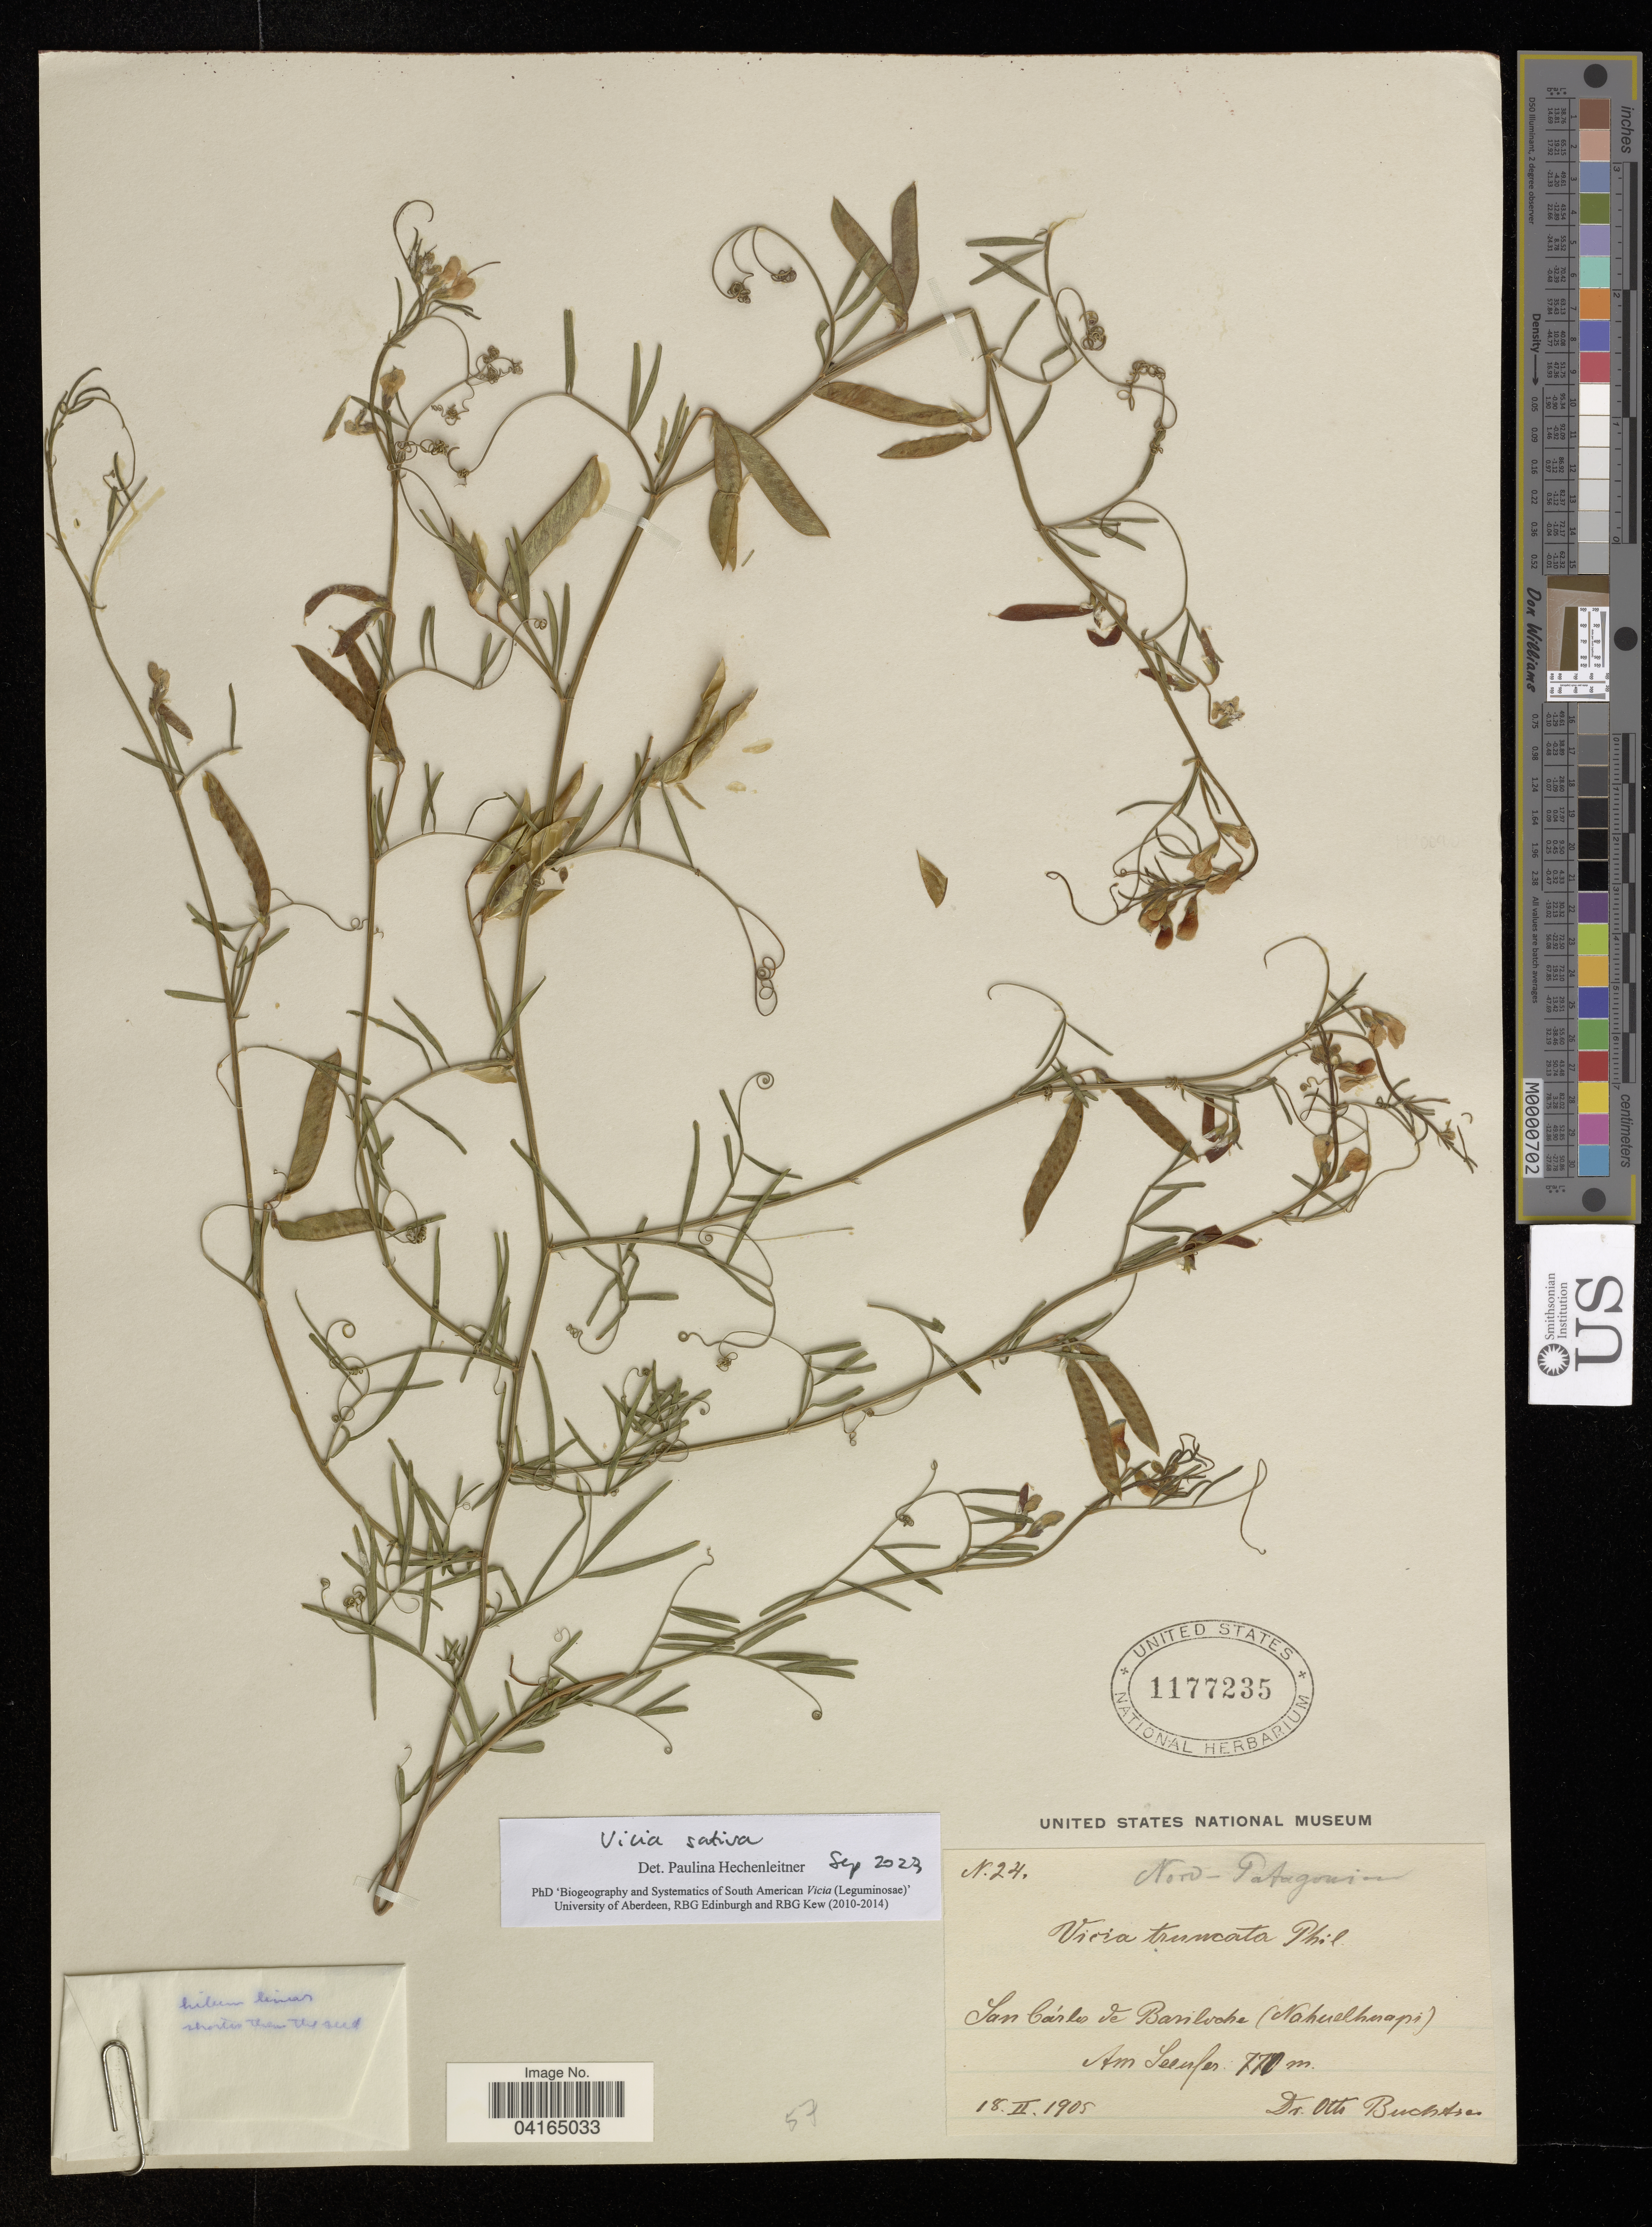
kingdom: Plantae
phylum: Tracheophyta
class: Magnoliopsida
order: Fabales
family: Fabaceae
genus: Vicia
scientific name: Vicia sativa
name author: L.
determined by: Hechenleitner, Paulina, RBG Edinburgh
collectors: O. Buchtien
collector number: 24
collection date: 1905-02-18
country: Chile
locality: Nord-Patagonia. San Cárlo de Bariloche (Nahuelhuapi).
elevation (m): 770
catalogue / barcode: US 1177235